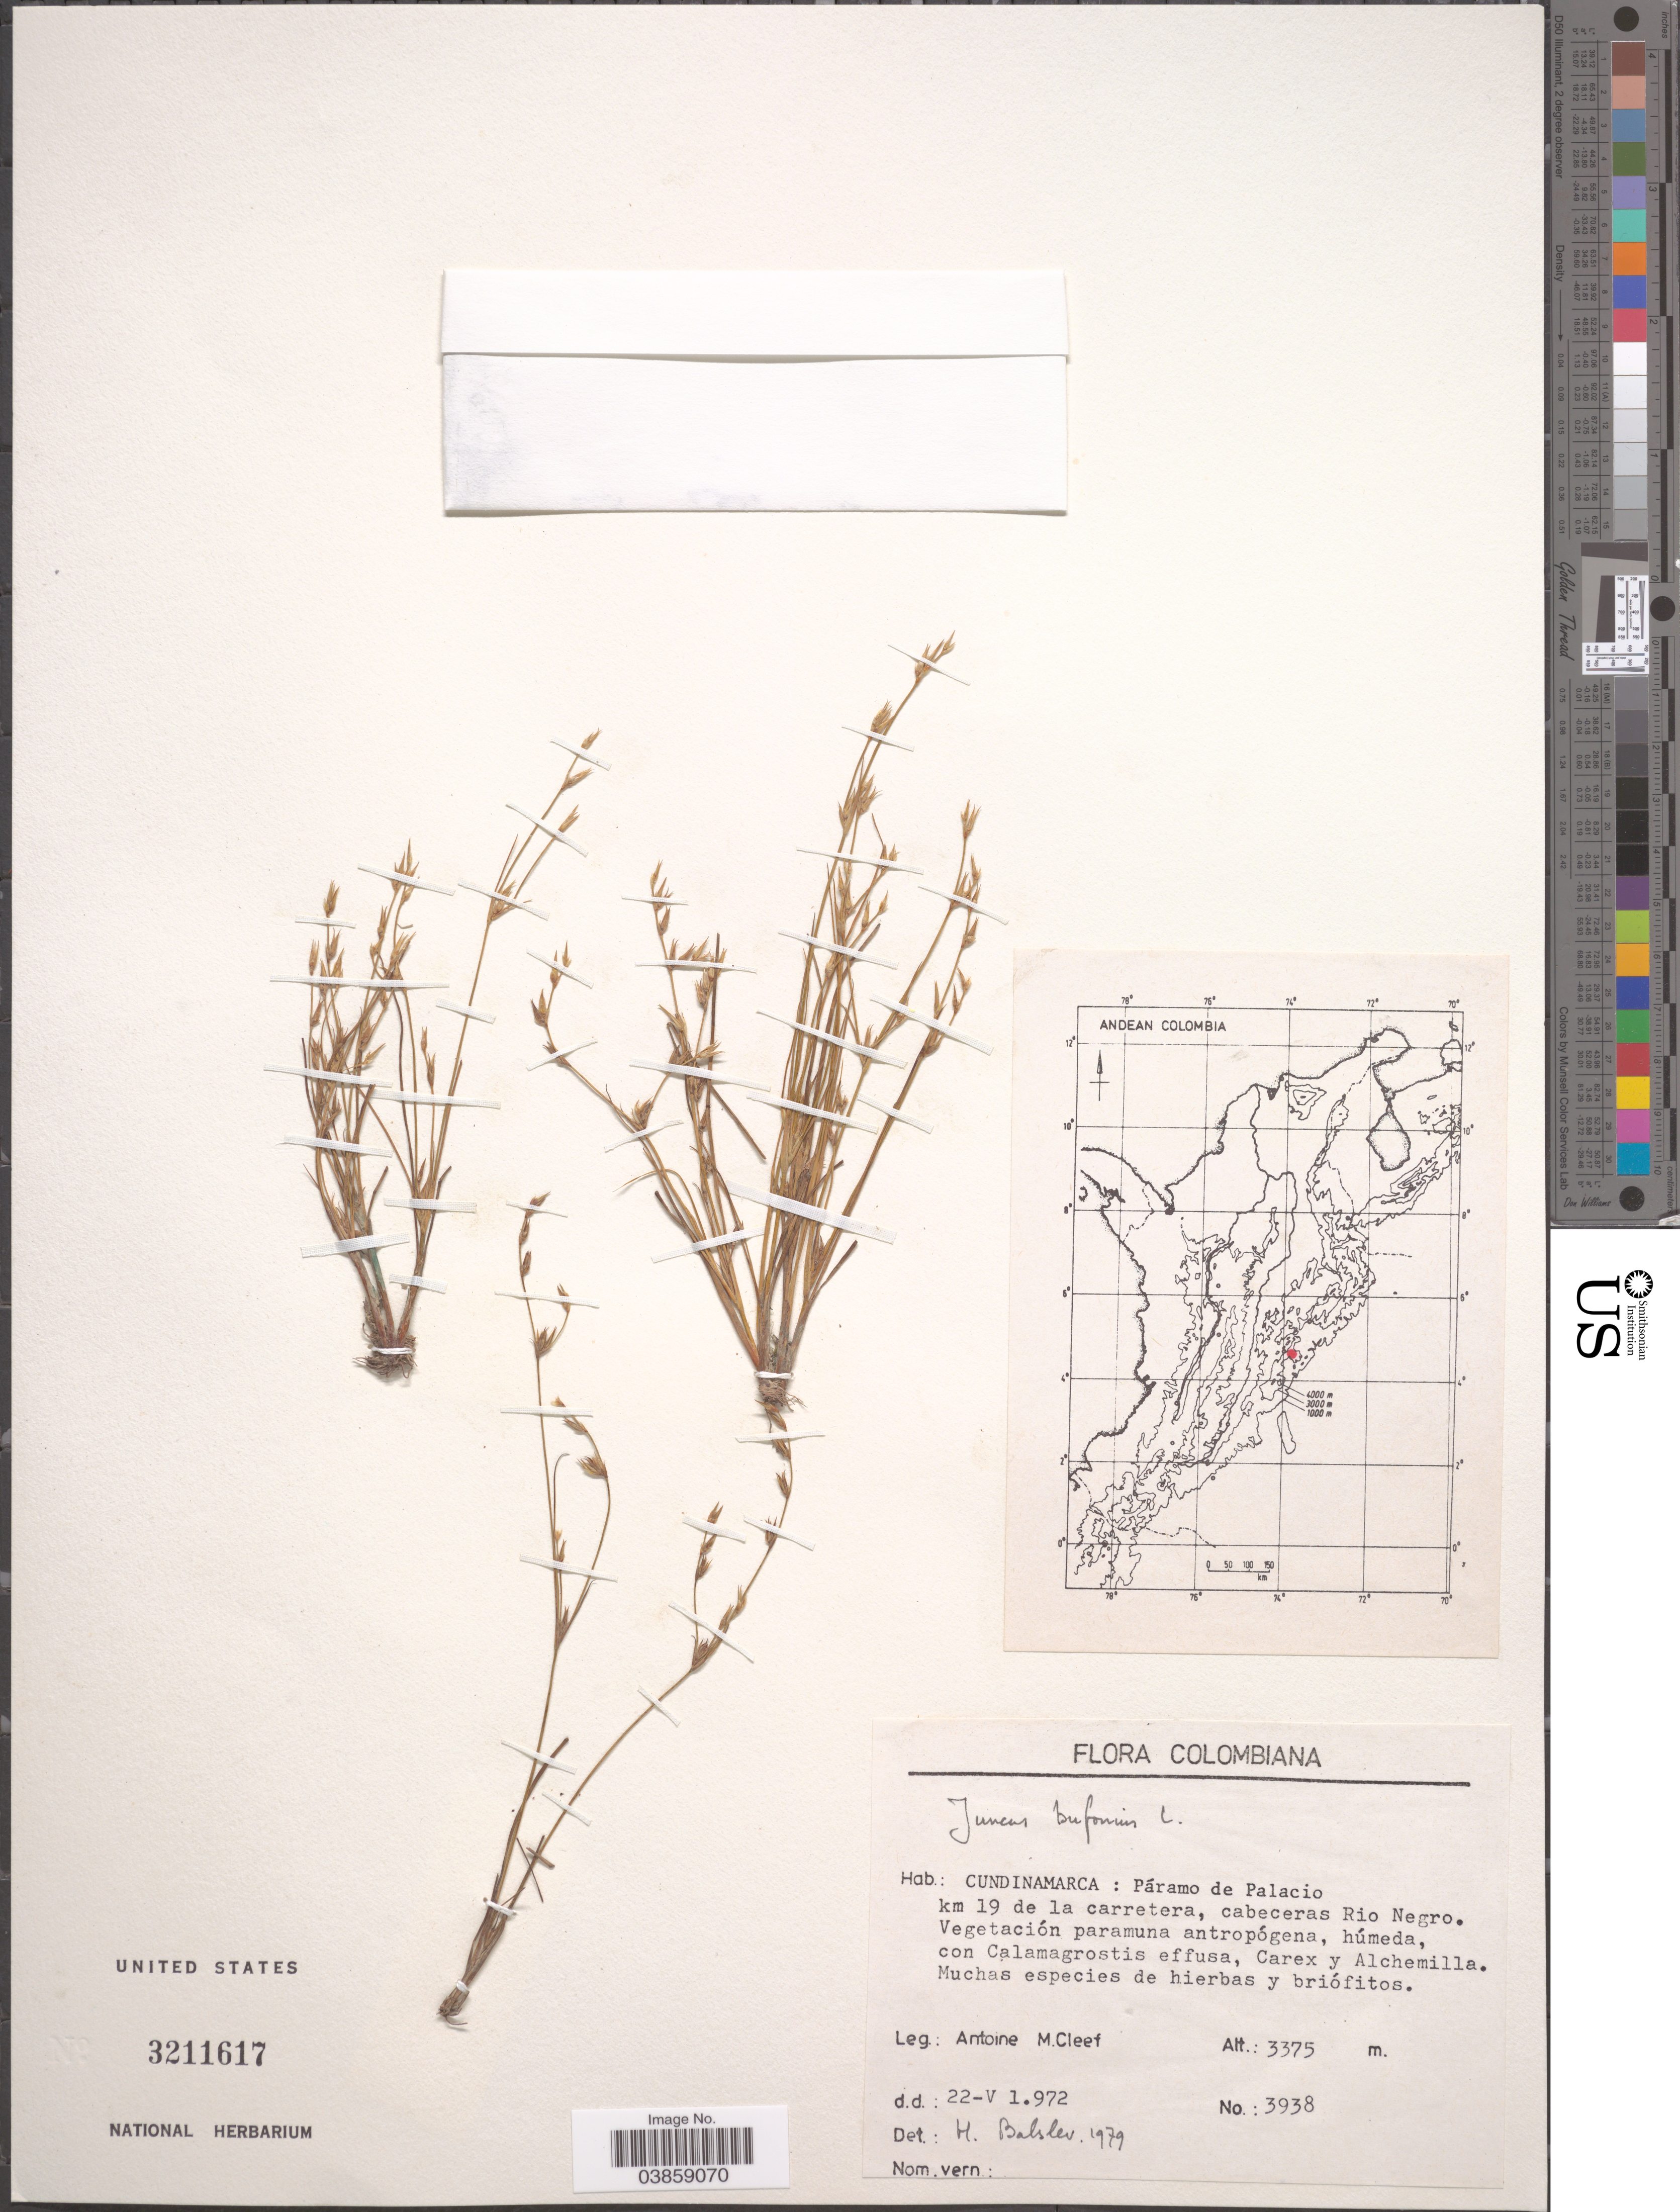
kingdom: Plantae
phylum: Tracheophyta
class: Liliopsida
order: Poales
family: Juncaceae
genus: Juncus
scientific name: Juncus bufonius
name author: L.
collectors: A. M. Cleef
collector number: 3938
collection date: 1972-05-22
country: Colombia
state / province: Cundinamarca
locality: Páramo de Palacio km 19 de la carretera, cabeceras Rio Negro.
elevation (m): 3375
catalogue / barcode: US 3211617